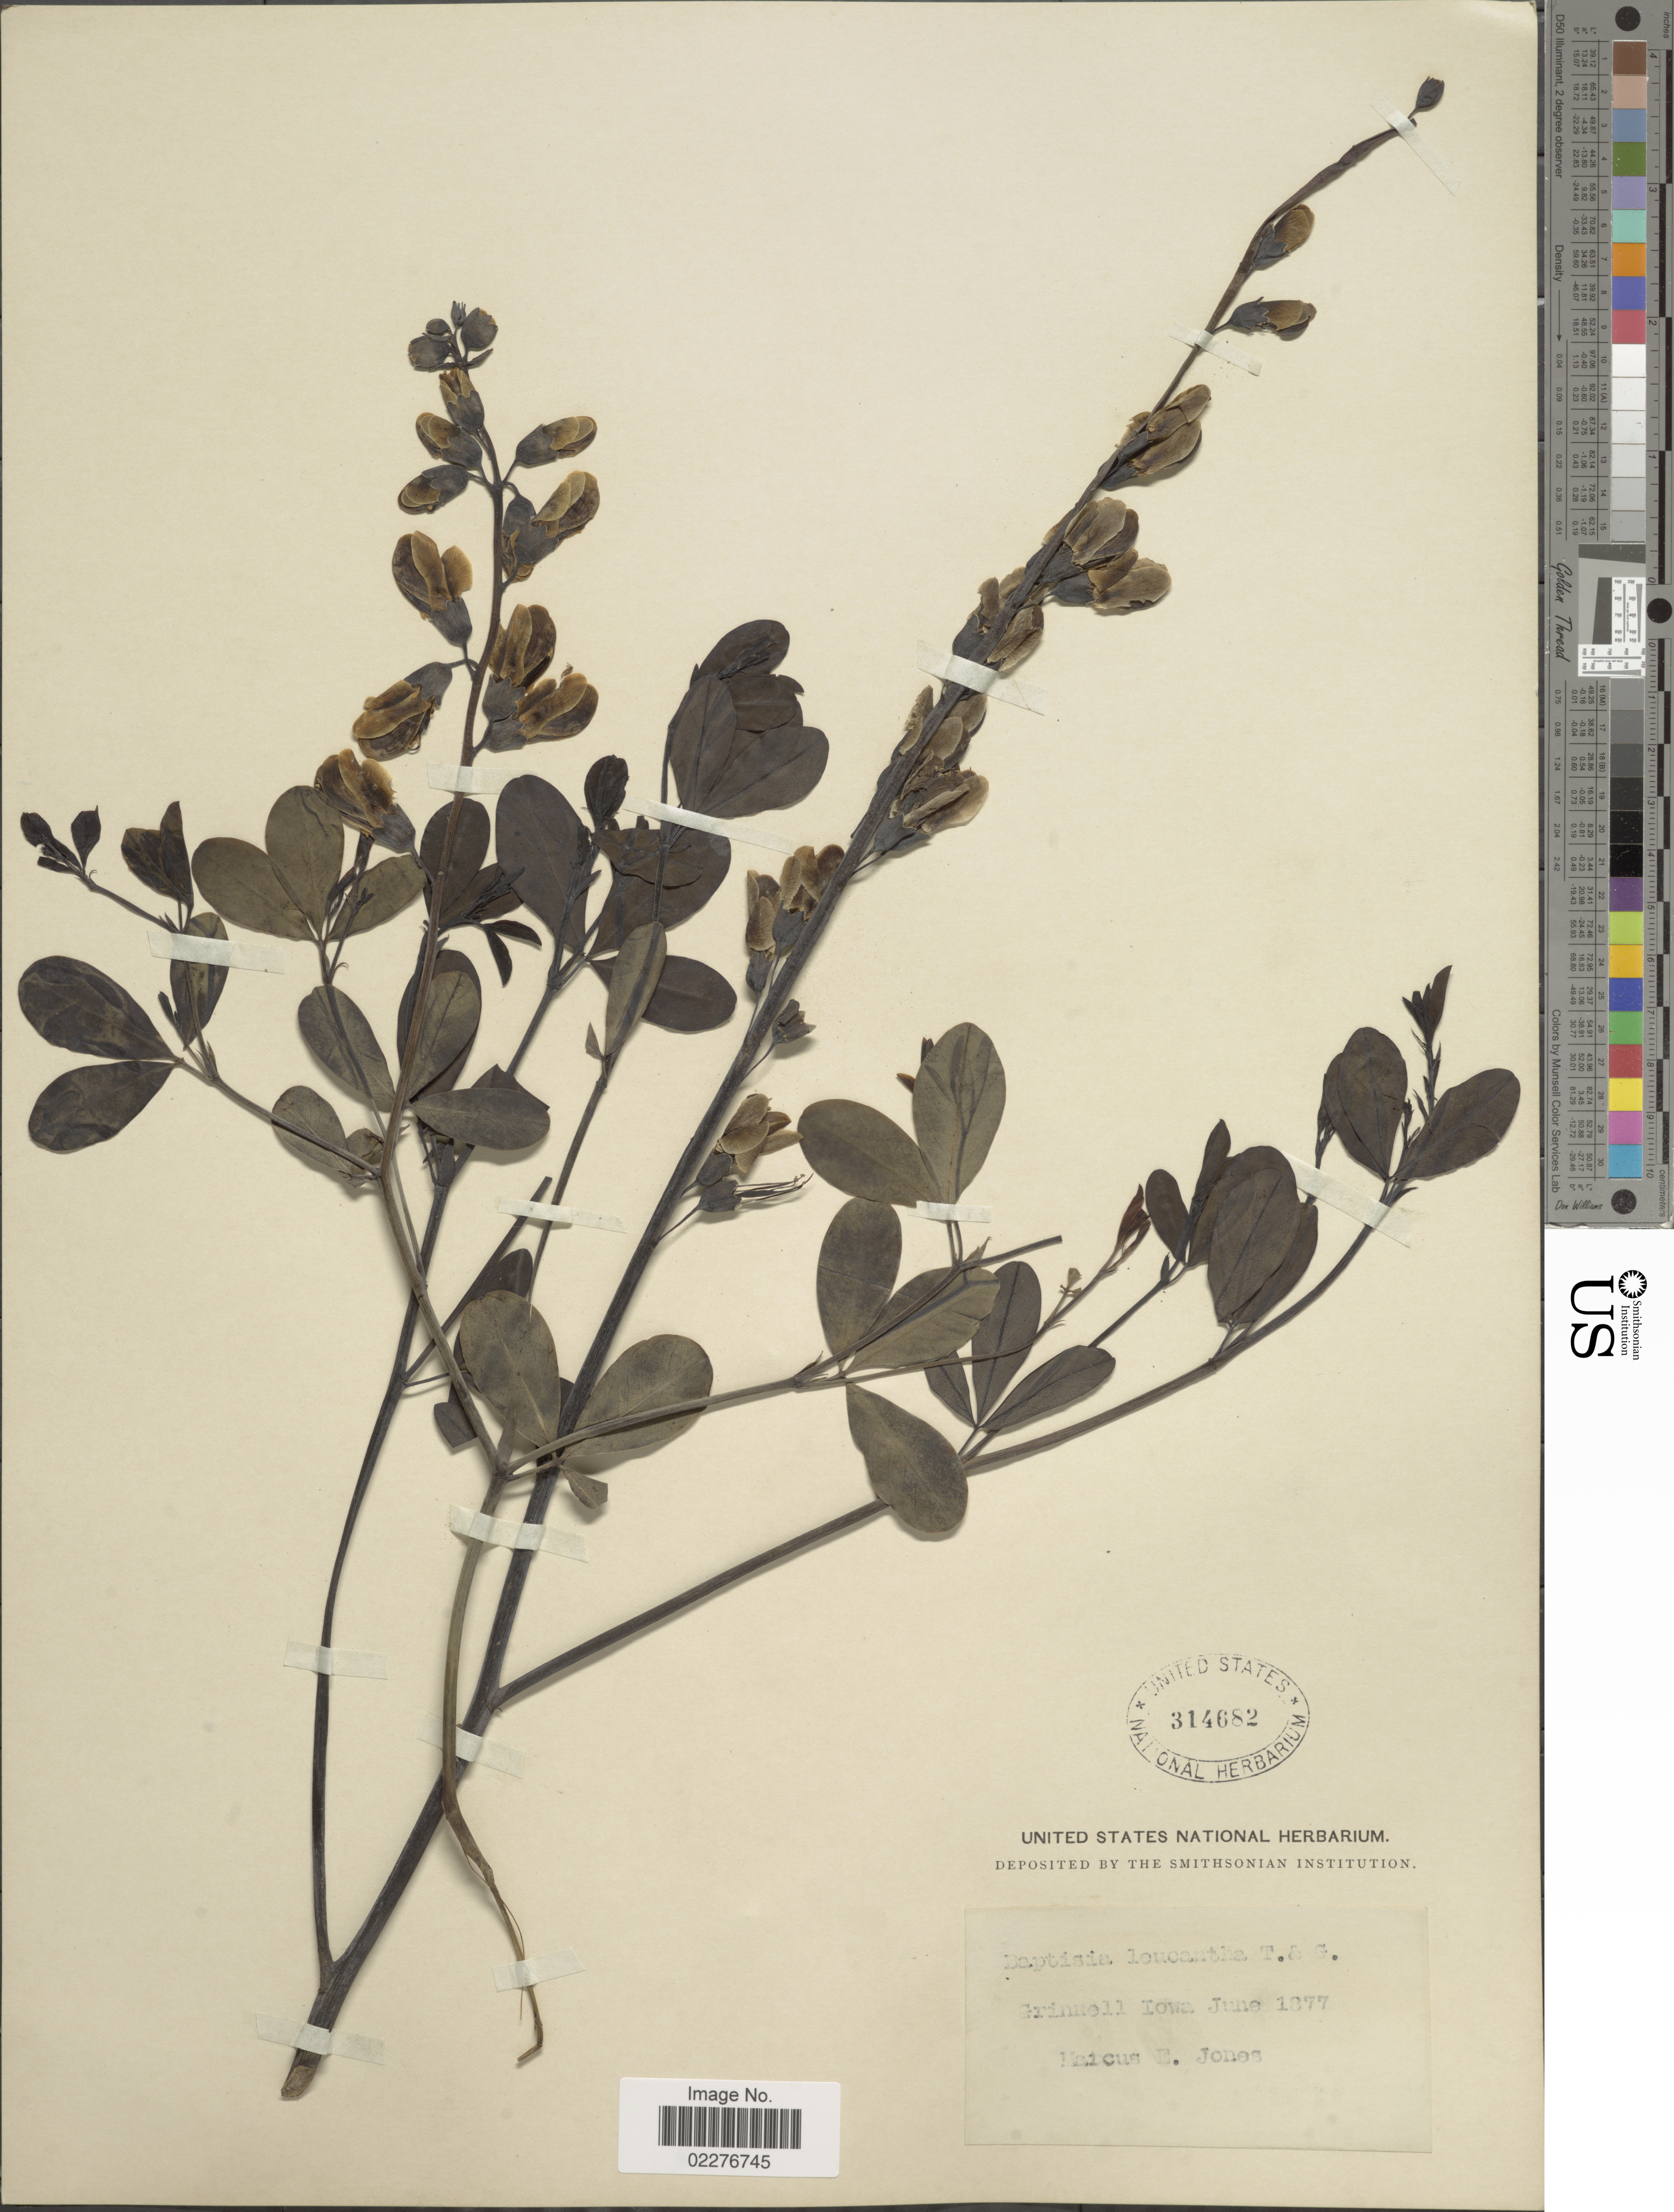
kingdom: Plantae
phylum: Tracheophyta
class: Magnoliopsida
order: Fabales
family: Fabaceae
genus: Baptisia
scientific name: Baptisia leucantha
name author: Torr. & A. Gray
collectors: M. E. Jones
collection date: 1877-06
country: United States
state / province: Iowa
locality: Grinnell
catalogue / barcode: US 314682